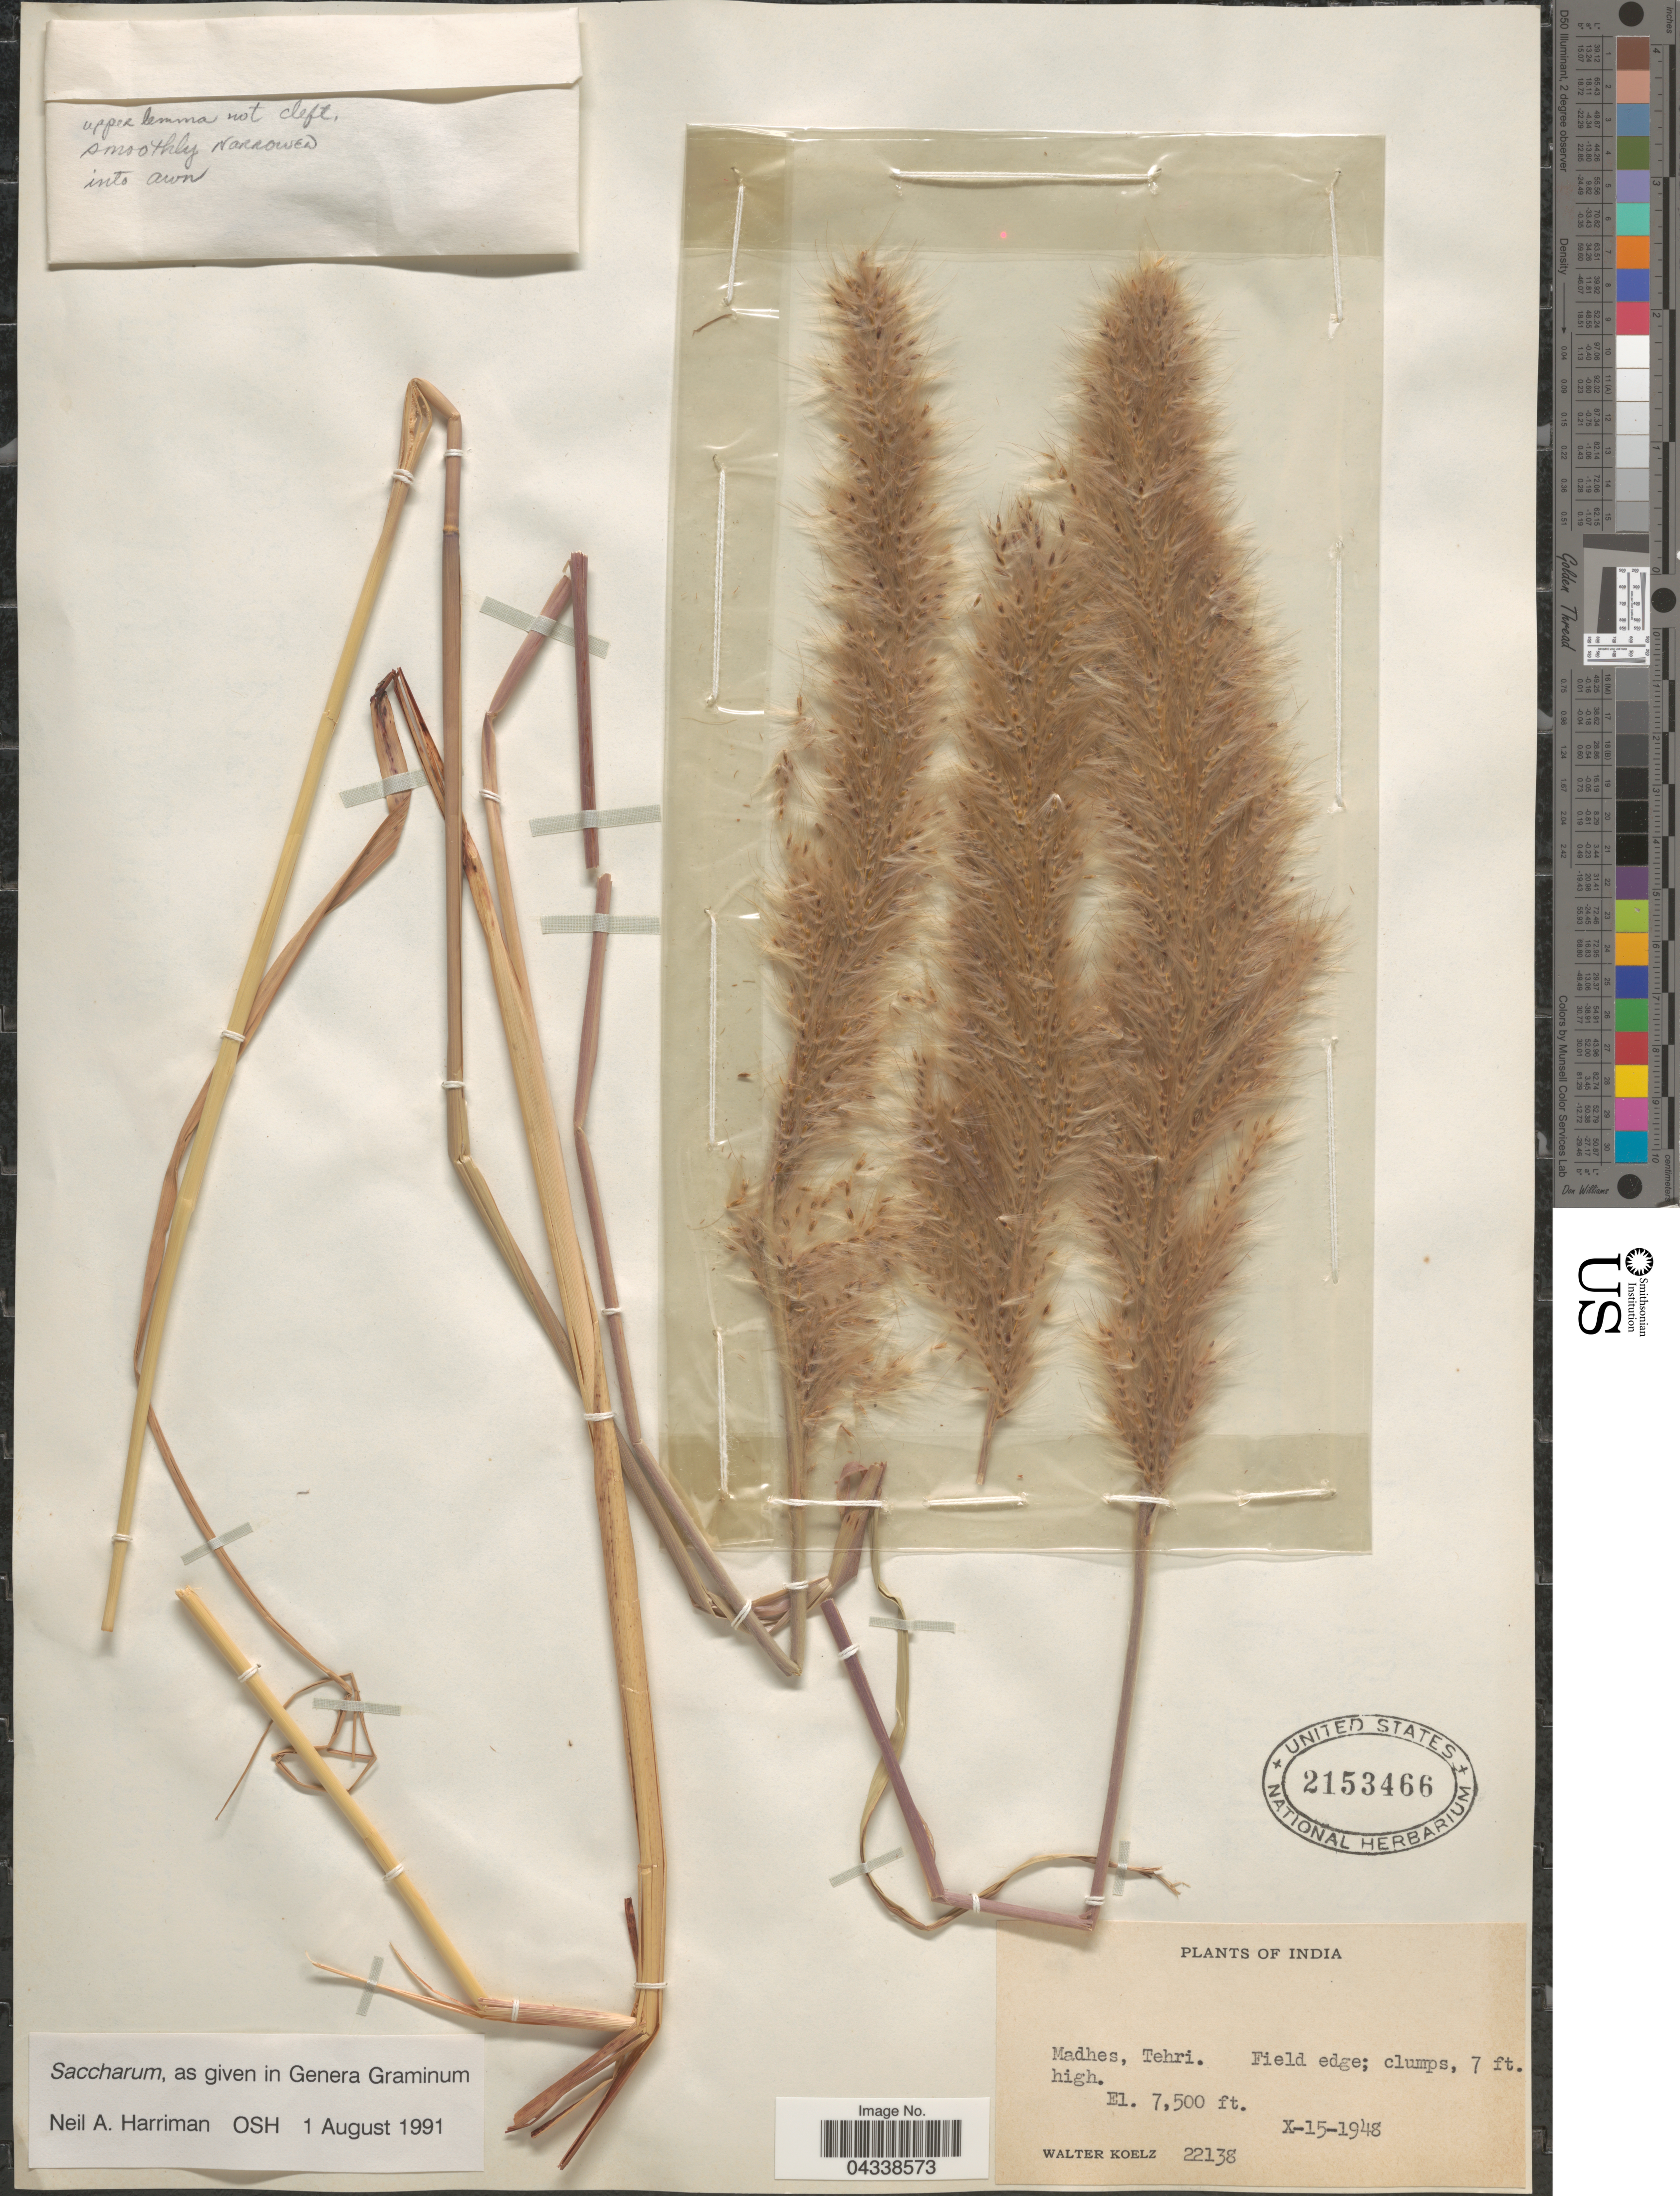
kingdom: Plantae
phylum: Tracheophyta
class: Liliopsida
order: Poales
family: Poaceae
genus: Saccharum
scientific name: Saccharum sp.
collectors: W. N. Koelz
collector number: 22138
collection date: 1948-10-15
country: India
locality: Madhes, Tehri.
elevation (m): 2286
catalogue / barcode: US 2153466